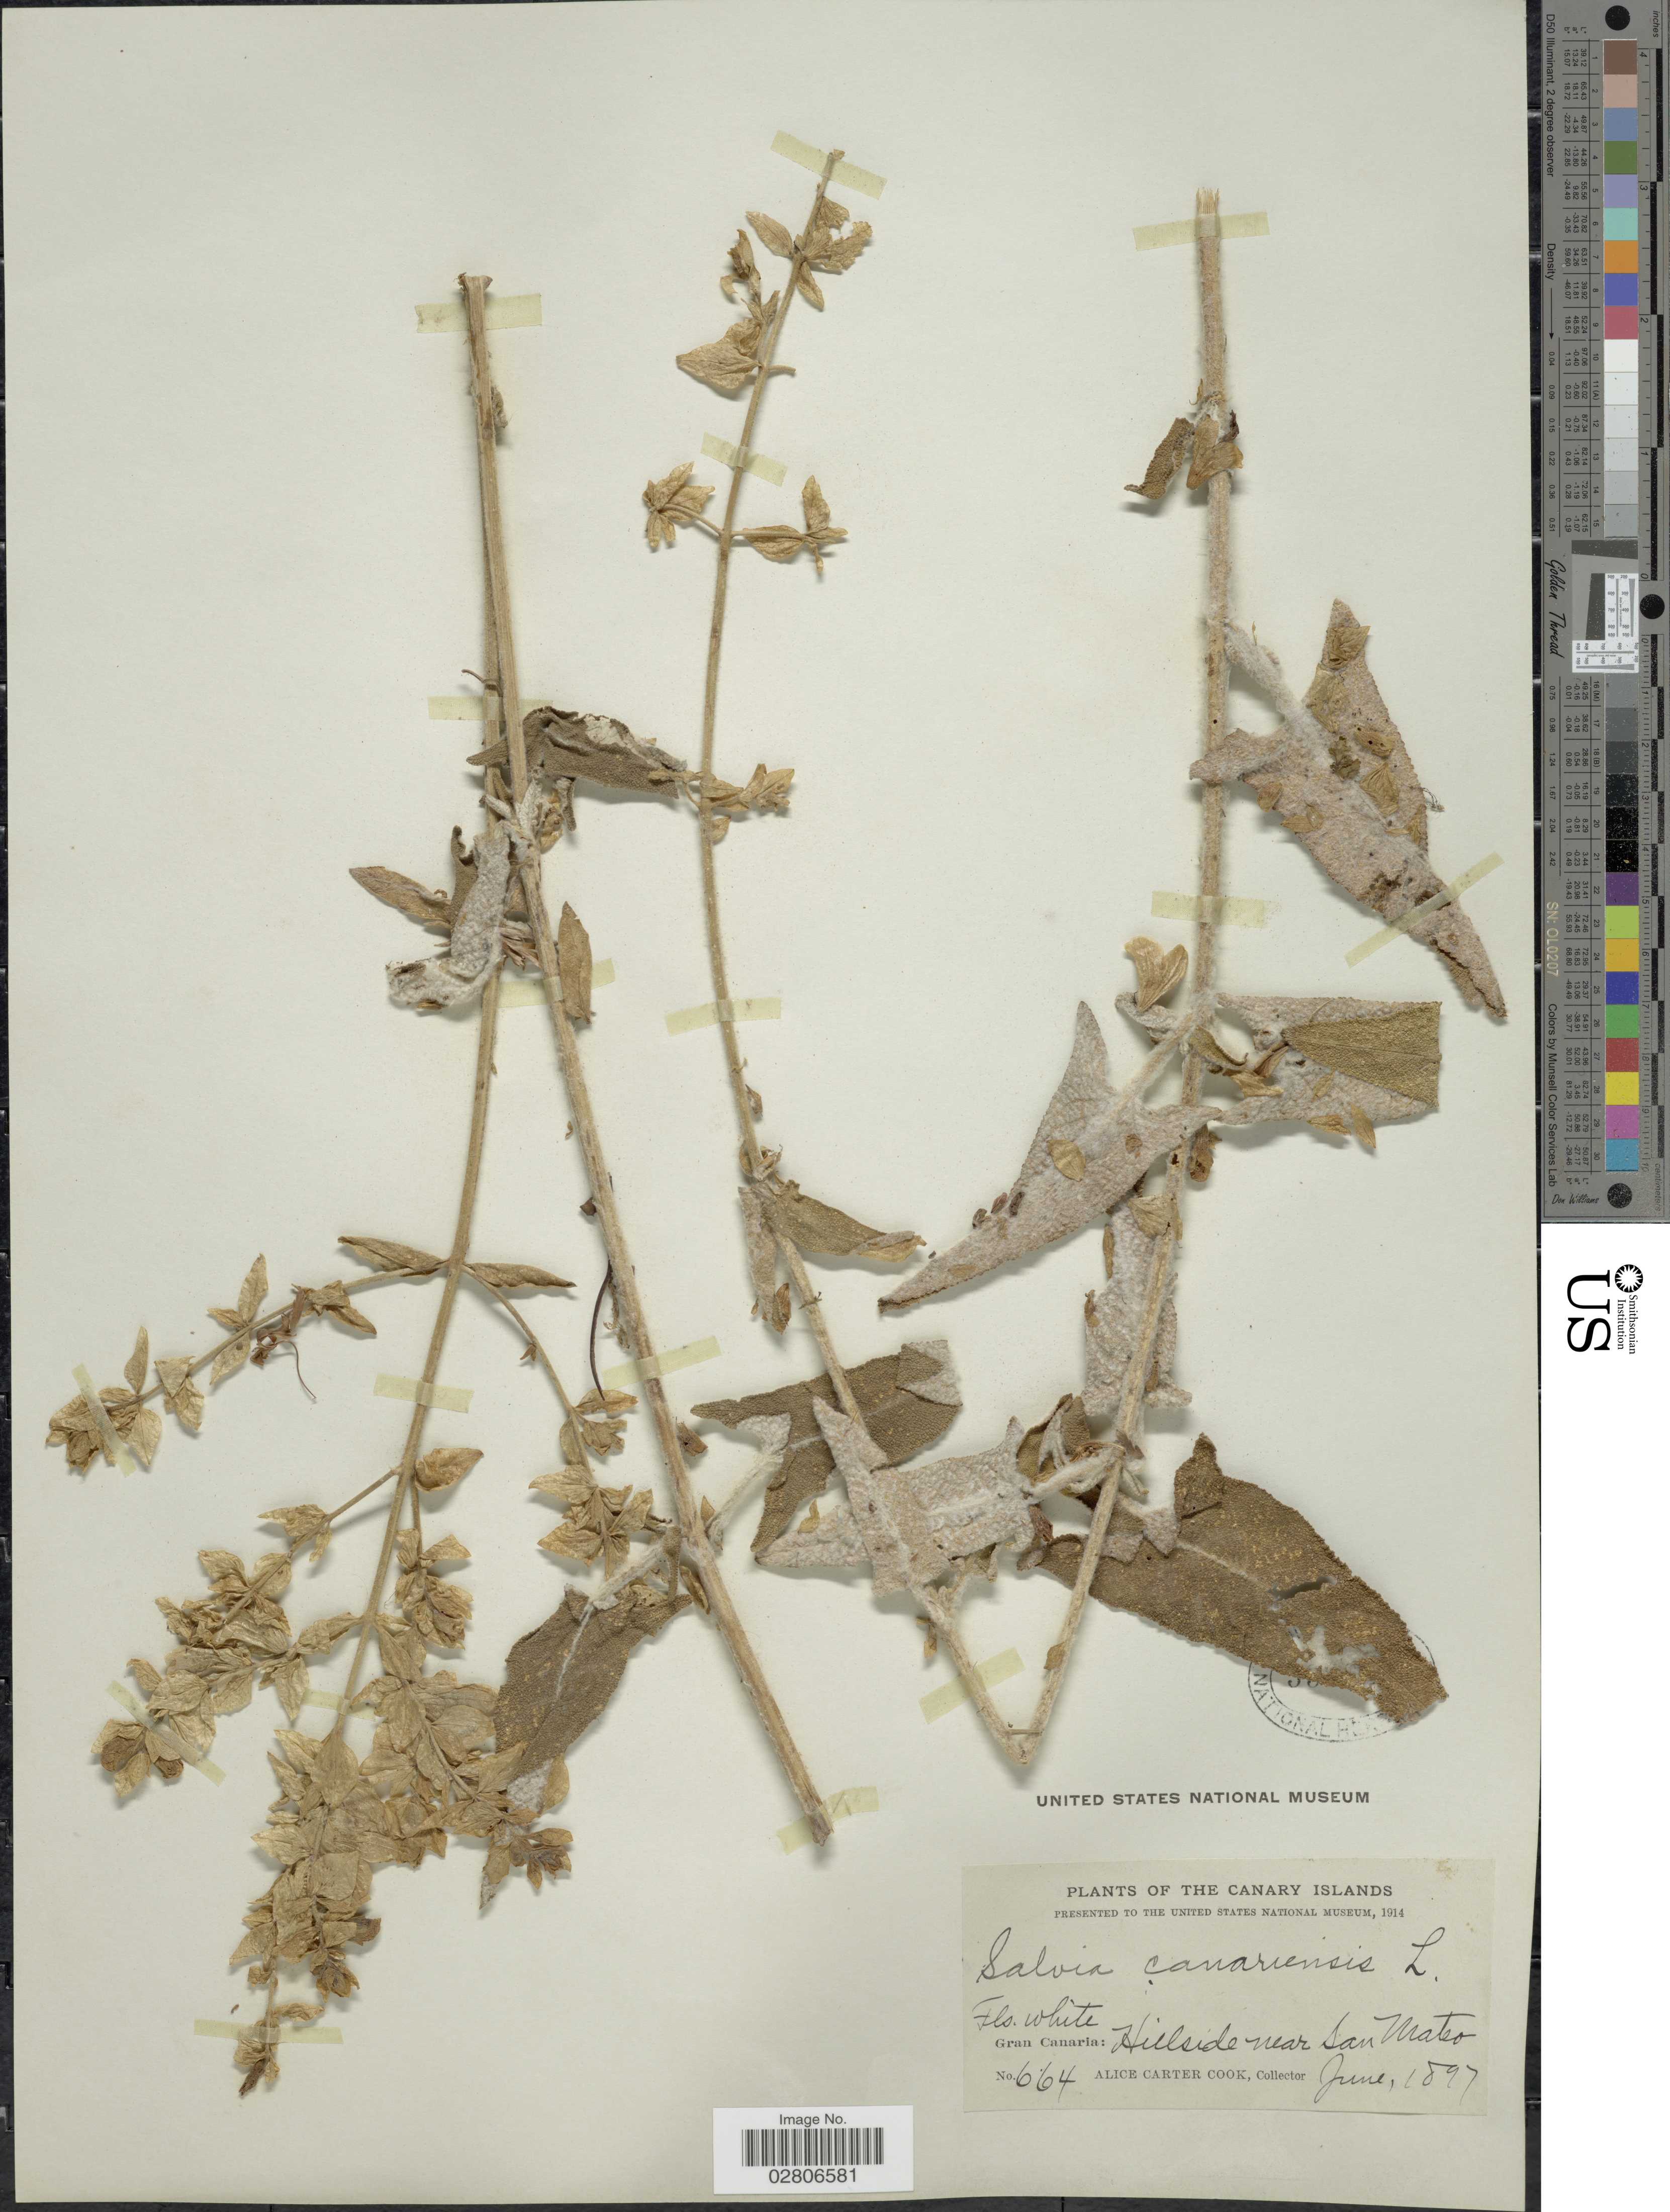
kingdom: Plantae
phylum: Tracheophyta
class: Magnoliopsida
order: Lamiales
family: Lamiaceae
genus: Salvia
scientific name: Salvia canariensis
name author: L.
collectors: Alice C. Cook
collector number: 664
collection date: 1897-06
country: Spain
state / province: Canarias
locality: Canary Islands, Gran Canaria: Hillside, near San Mateo.